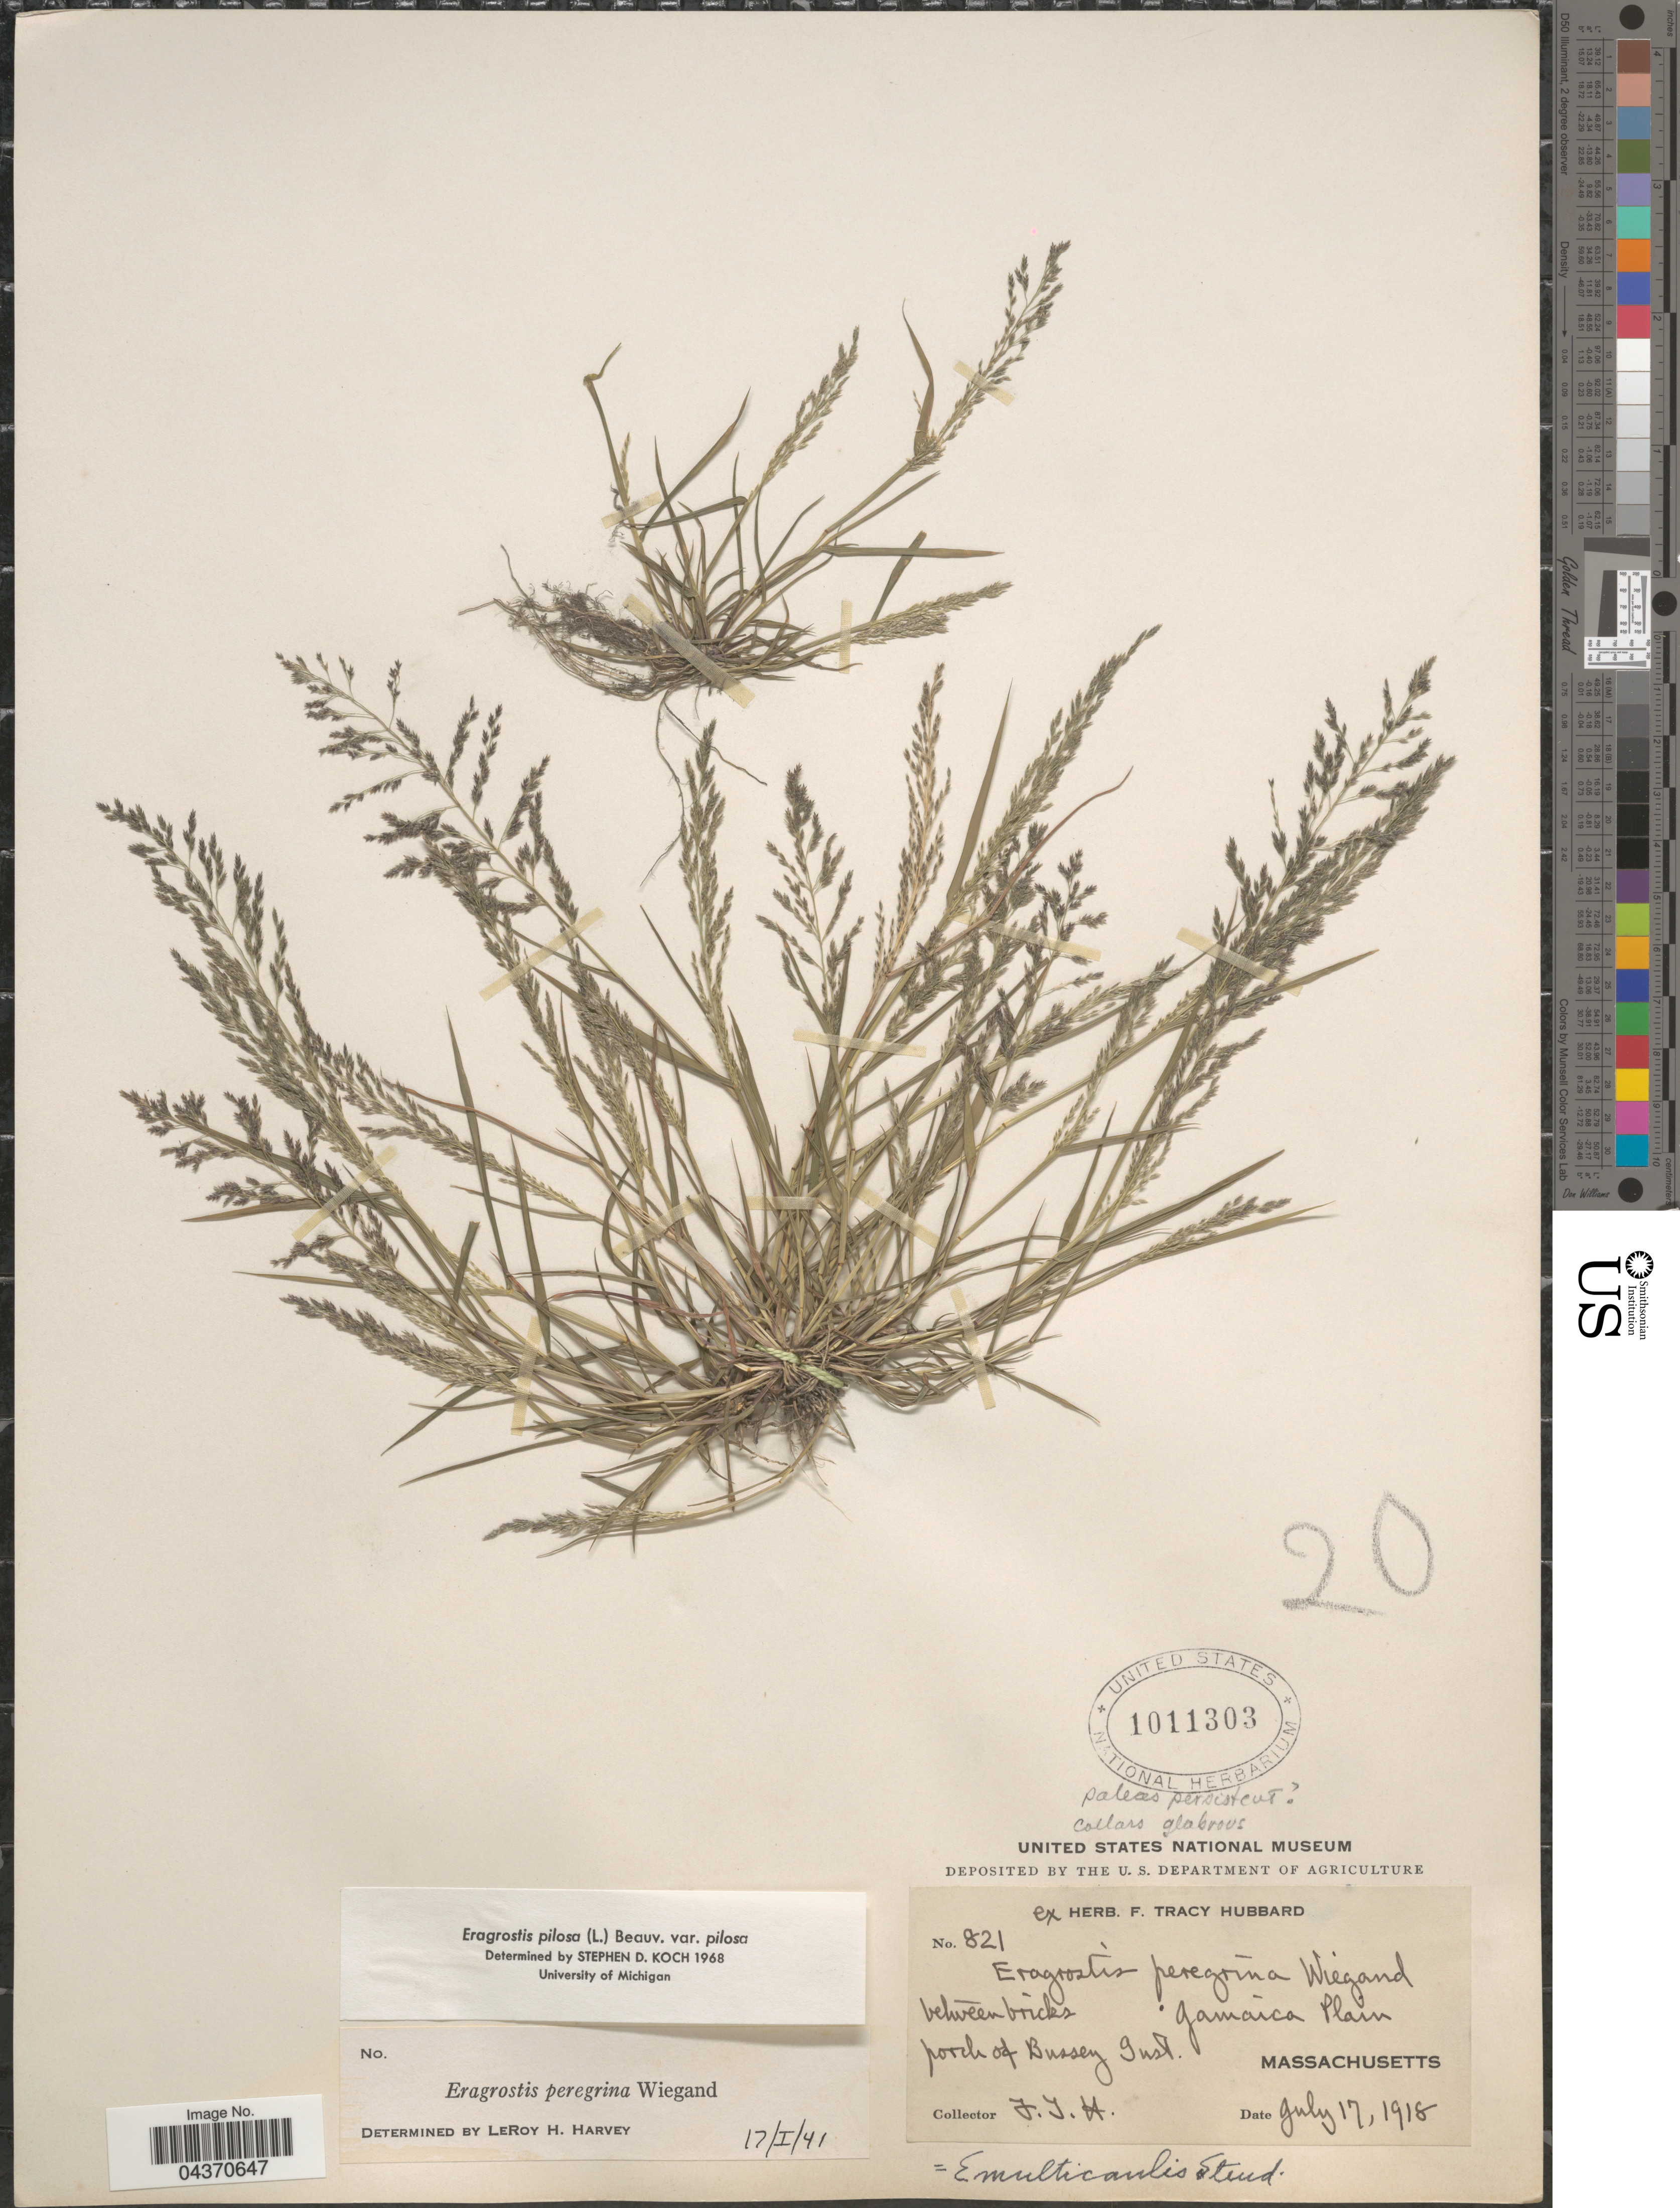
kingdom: Plantae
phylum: Tracheophyta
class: Liliopsida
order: Poales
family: Poaceae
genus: Eragrostis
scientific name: Eragrostis pilosa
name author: (L.) P. Beauv.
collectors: F. T. Hubbard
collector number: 821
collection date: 1918-07-17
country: United States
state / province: Massachusetts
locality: Between bricks. Jamaica Plain. Porch of Bussey Inst.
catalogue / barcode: US 1011303